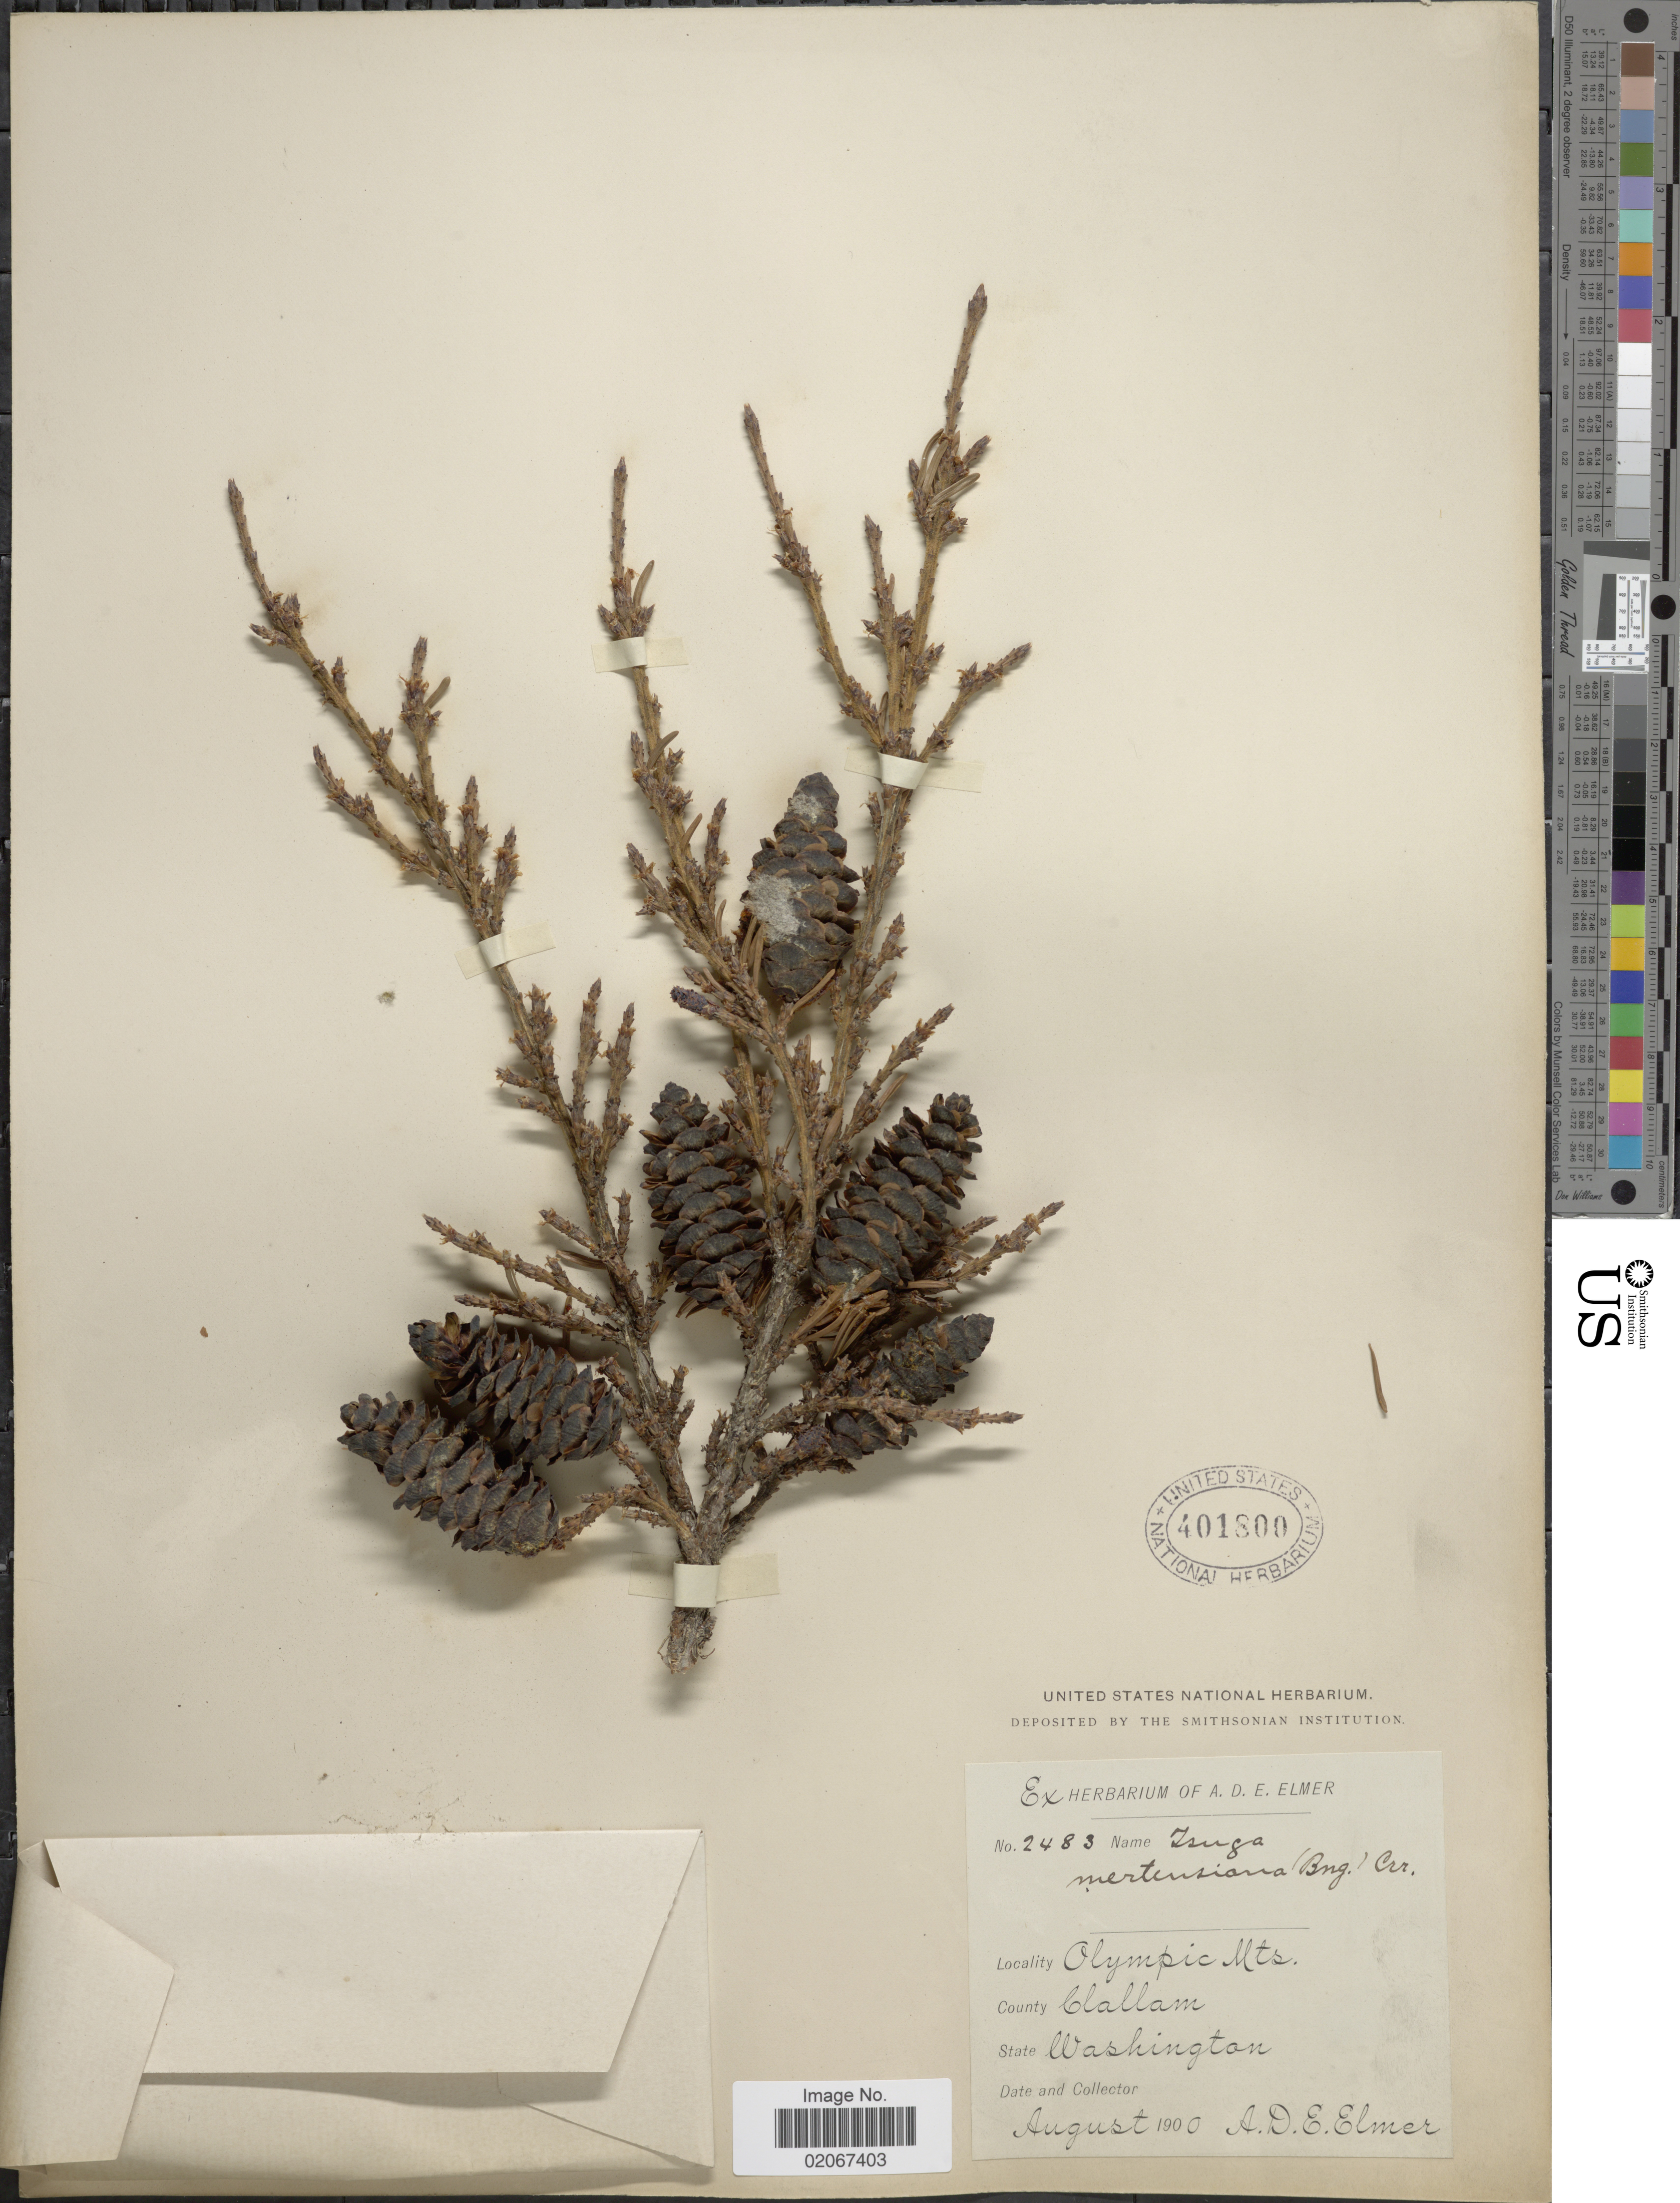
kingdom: Plantae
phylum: Tracheophyta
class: Pinopsida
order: Pinales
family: Pinaceae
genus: Tsuga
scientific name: Tsuga mertensiana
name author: (Bong.) Carrière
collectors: A. D. E. Elmer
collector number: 2483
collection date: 1900-08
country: United States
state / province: Washington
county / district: Clallam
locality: Olympic Mts. County Clallam. State Washington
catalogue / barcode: US 401800